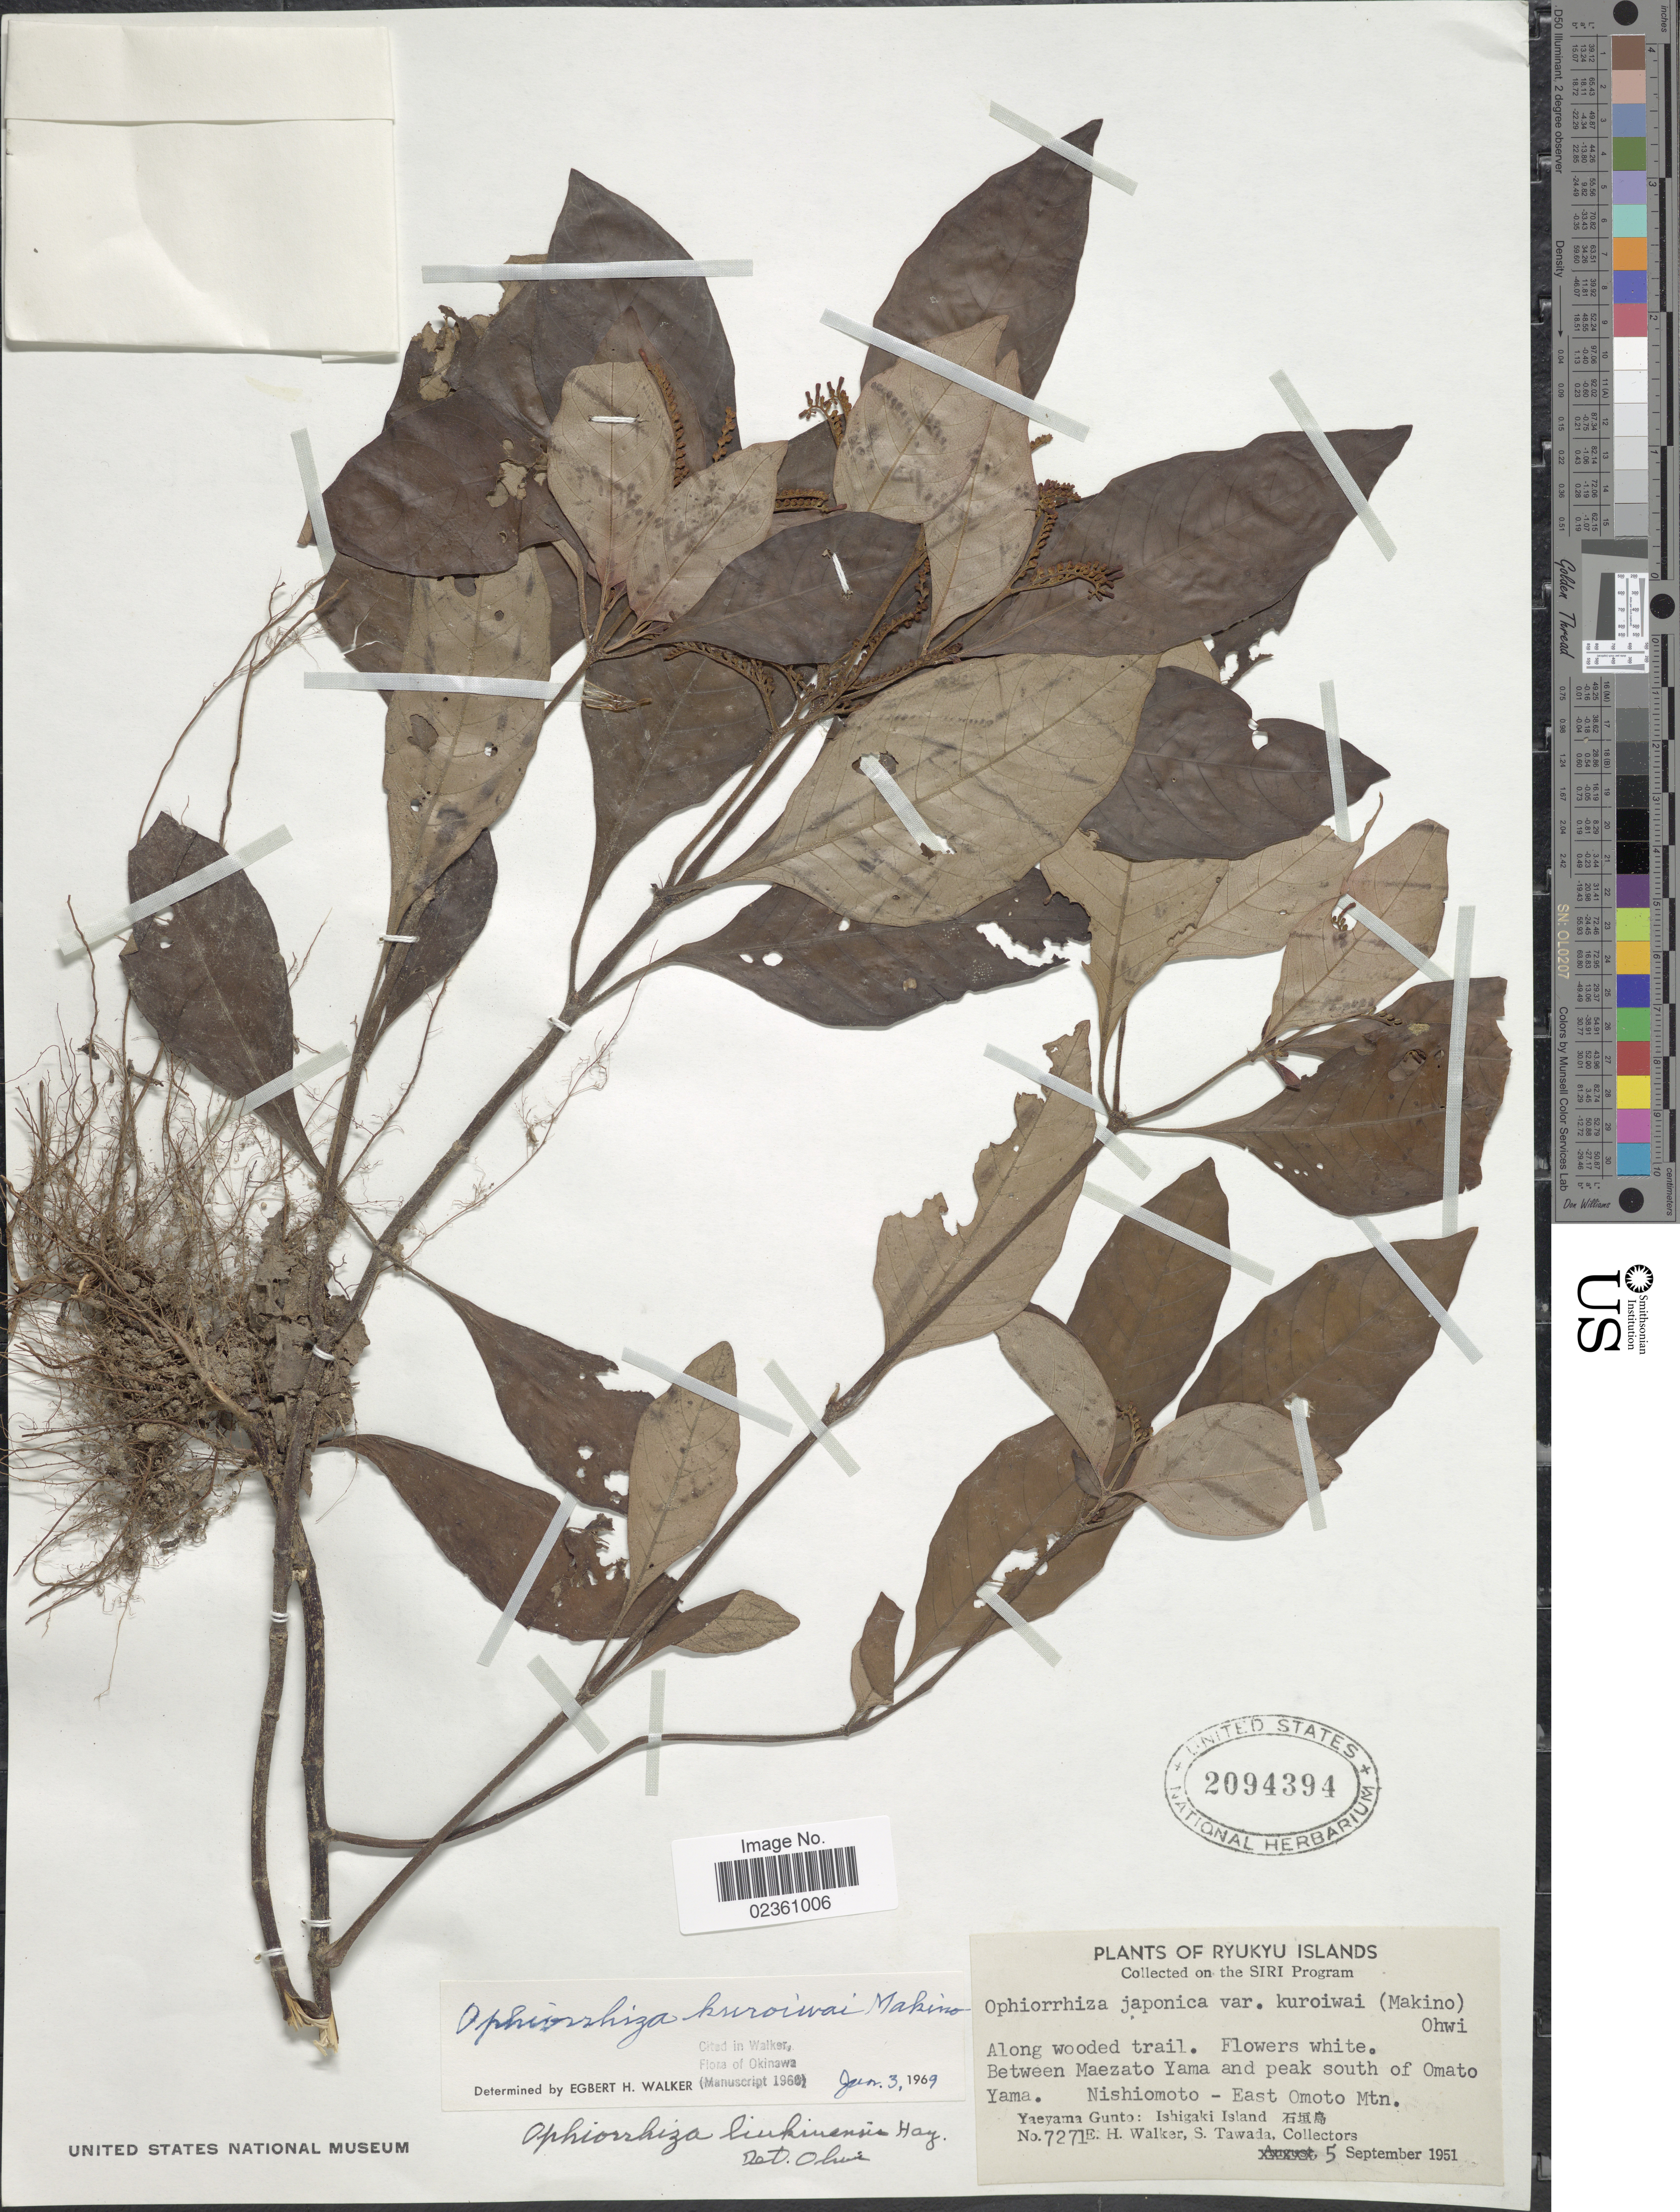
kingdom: Plantae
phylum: Tracheophyta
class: Magnoliopsida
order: Gentianales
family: Rubiaceae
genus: Ophiorrhiza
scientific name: Ophiorrhiza kuroiwai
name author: Makino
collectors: E. H. Walker & S. Tawada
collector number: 7271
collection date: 1951-09-05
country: Japan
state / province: Okinawa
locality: Ryukyu Islands, Along wooded trail. Between Maezato Yama and peak south of Omato Yama. Nishiomoto - East Omoto Mtn, Yaeyama Gunto: Ishigaki Island.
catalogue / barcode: US 2094394